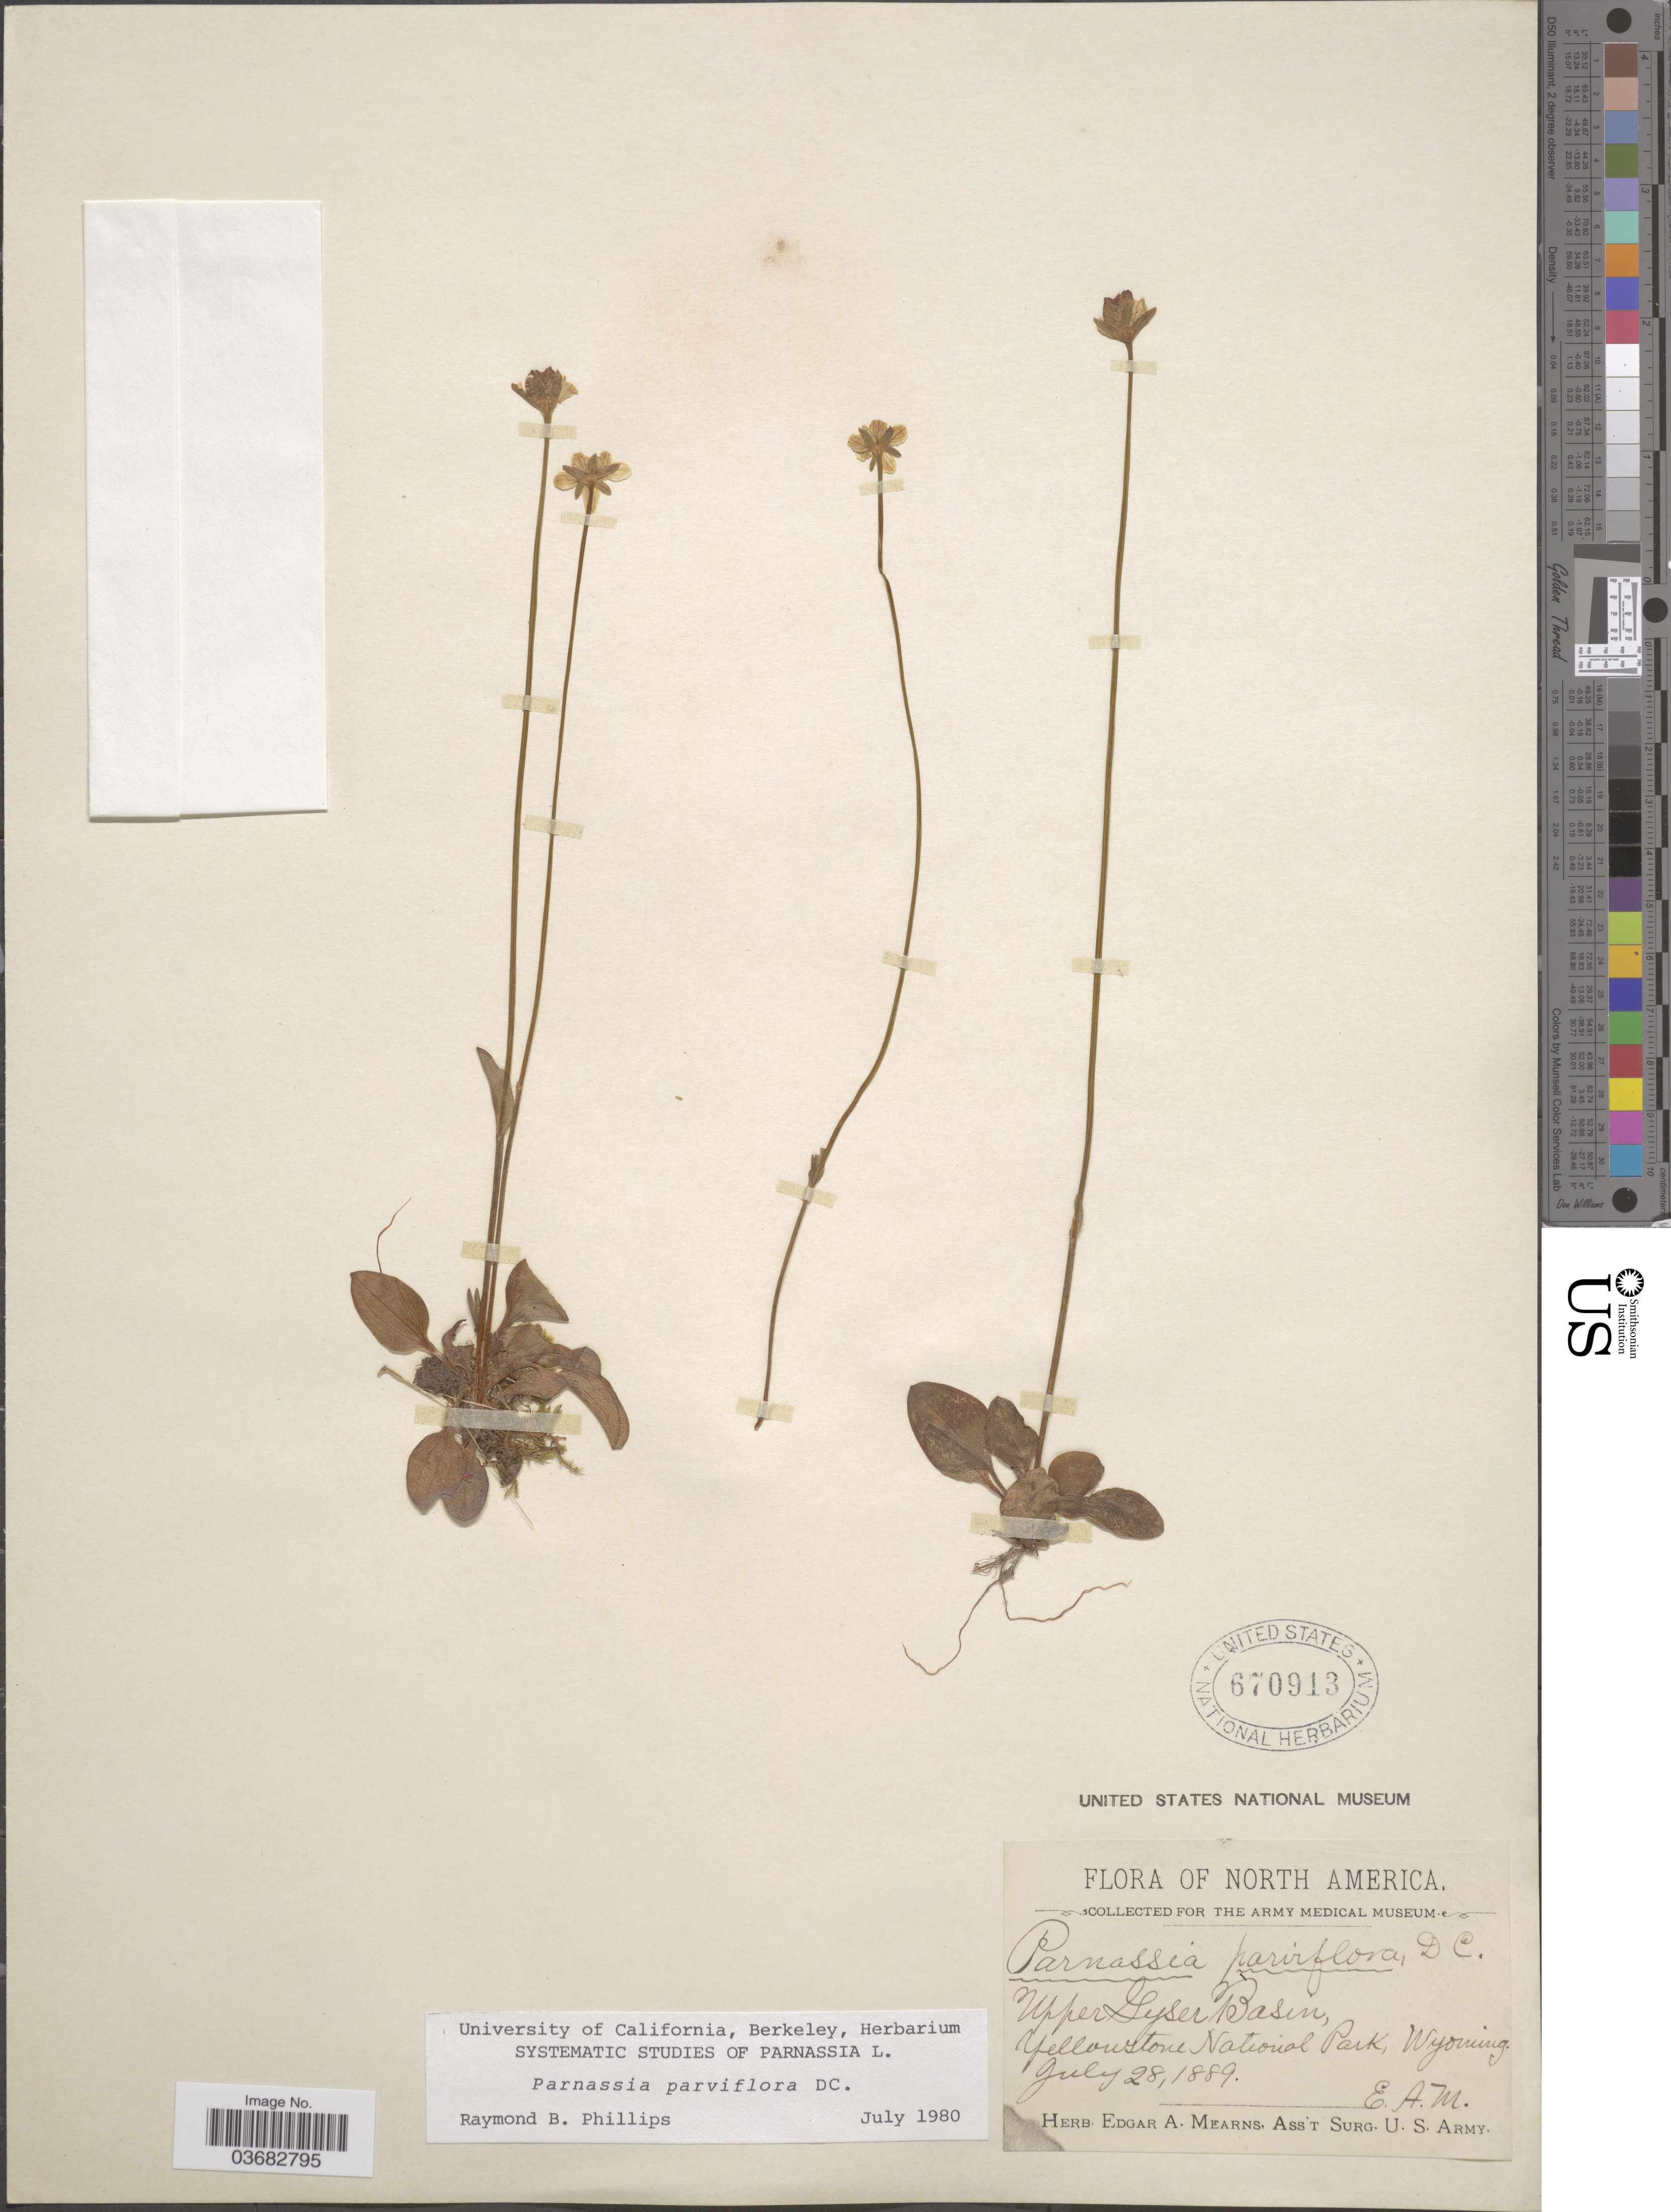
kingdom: Plantae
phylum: Tracheophyta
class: Magnoliopsida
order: Celastrales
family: Parnassiaceae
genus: Parnassia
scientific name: Parnassia parviflora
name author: DC.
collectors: E. A. Mearns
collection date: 1889-07-28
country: United States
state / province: Wyoming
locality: Upper Gyser Basin, Yellowstone National Park.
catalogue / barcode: US 670913